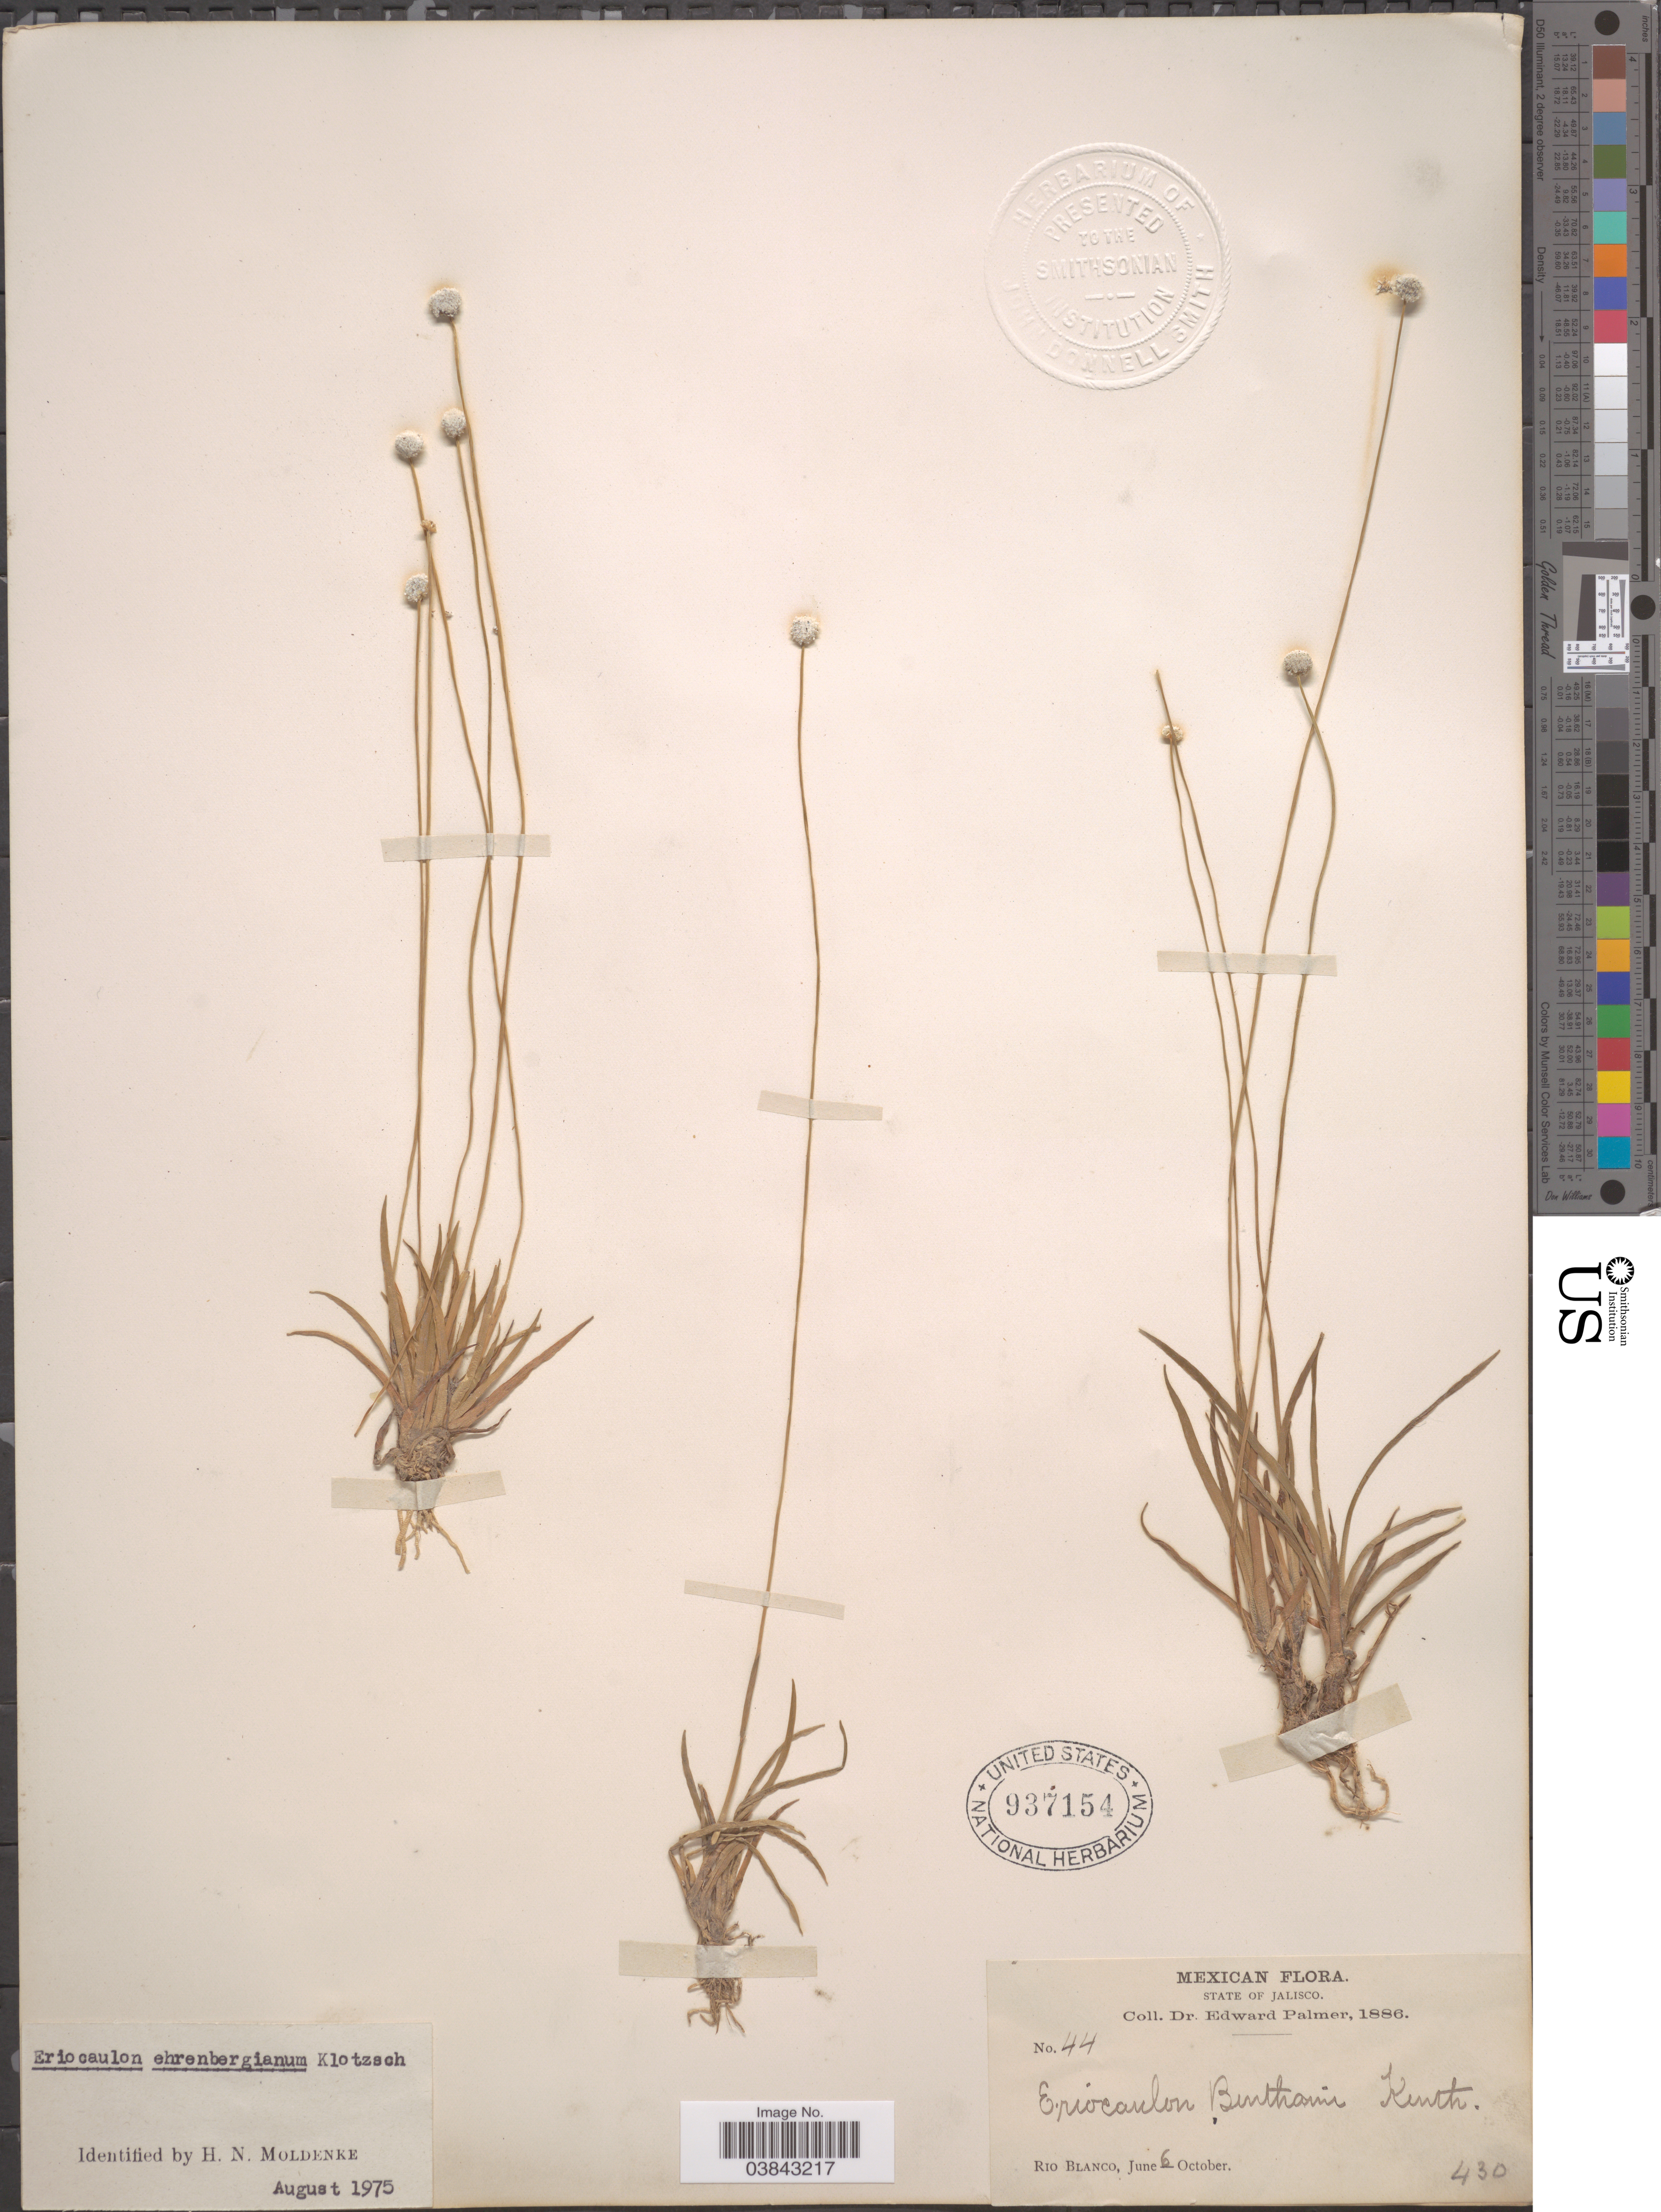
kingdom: Plantae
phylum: Tracheophyta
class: Liliopsida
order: Poales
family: Eriocaulaceae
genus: Eriocaulon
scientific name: Eriocaulon ehrenbergianum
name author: Klotzsch ex Körn. in Mart.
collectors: E. Palmer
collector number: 44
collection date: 1886-10-06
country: Mexico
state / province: Jalisco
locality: Rio Blanco.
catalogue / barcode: US 937154